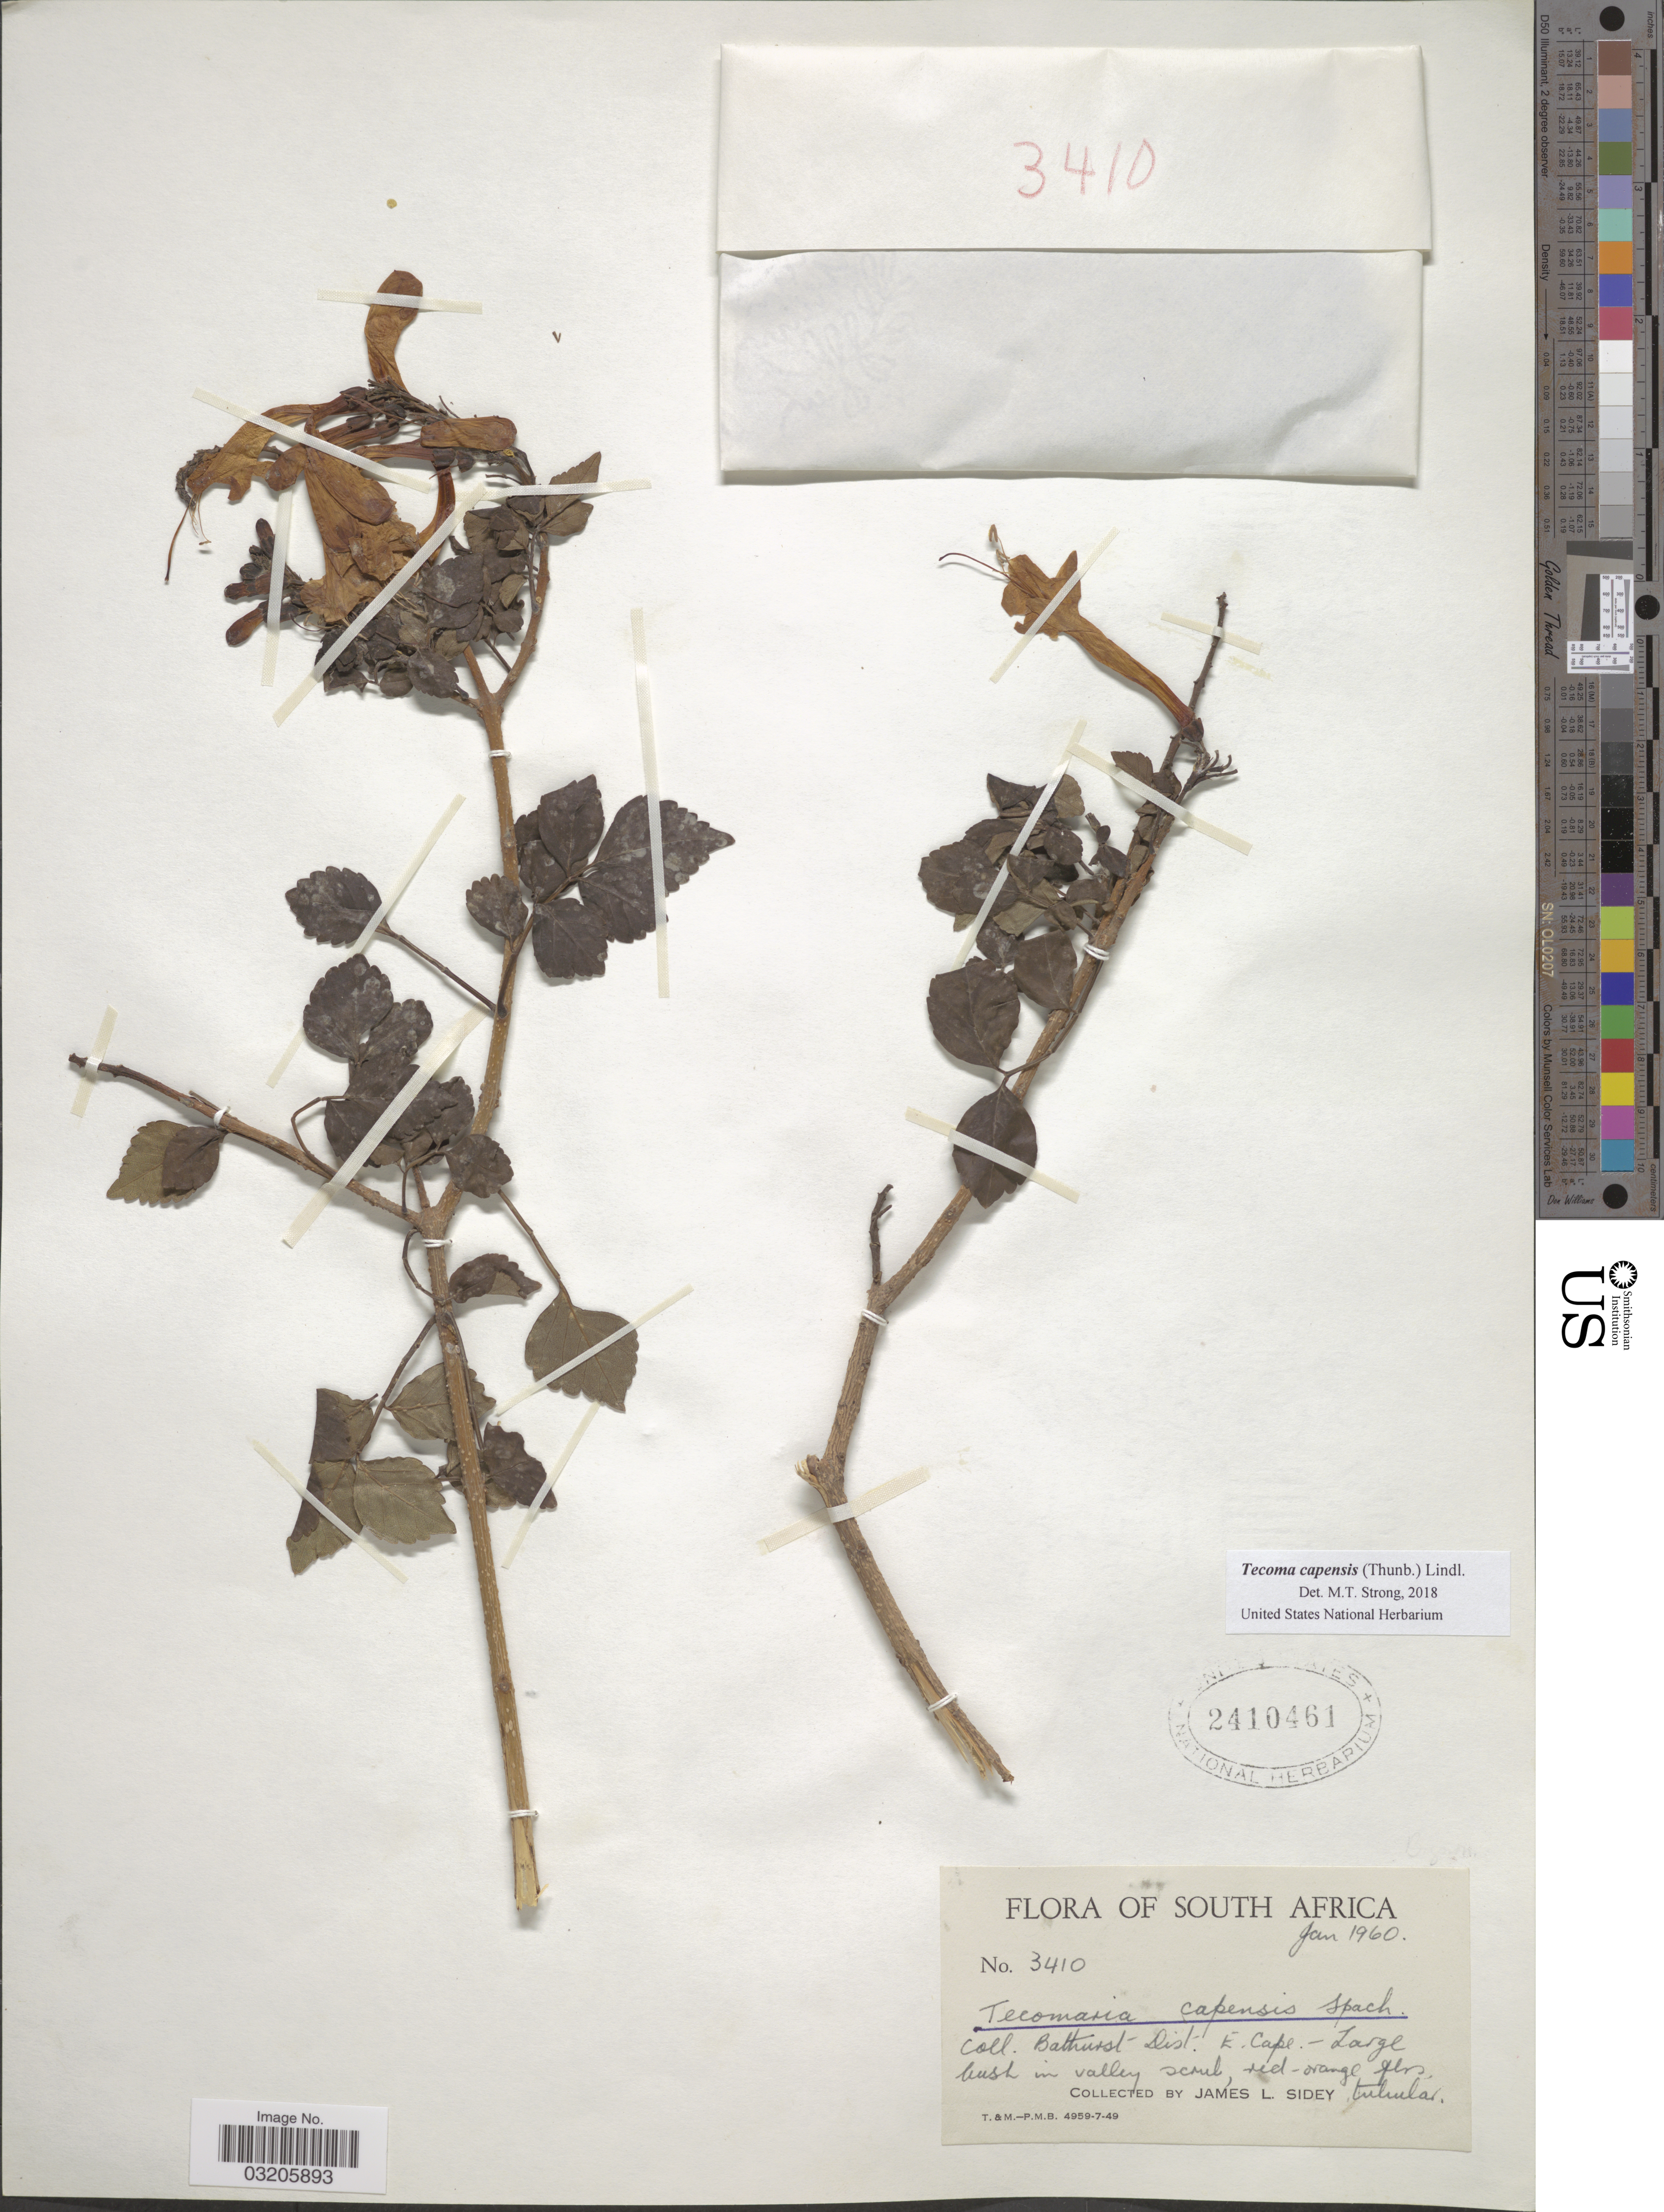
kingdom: Plantae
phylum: Tracheophyta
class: Magnoliopsida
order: Lamiales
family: Bignoniaceae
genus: Tecoma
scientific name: Tecoma capensis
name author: (Thunb.) Lindl.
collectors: J. L. Sidey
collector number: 3410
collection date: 1960-01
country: South Africa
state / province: Eastern Cape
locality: Bathurst - Dist. E. Cape.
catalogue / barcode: US 2410461